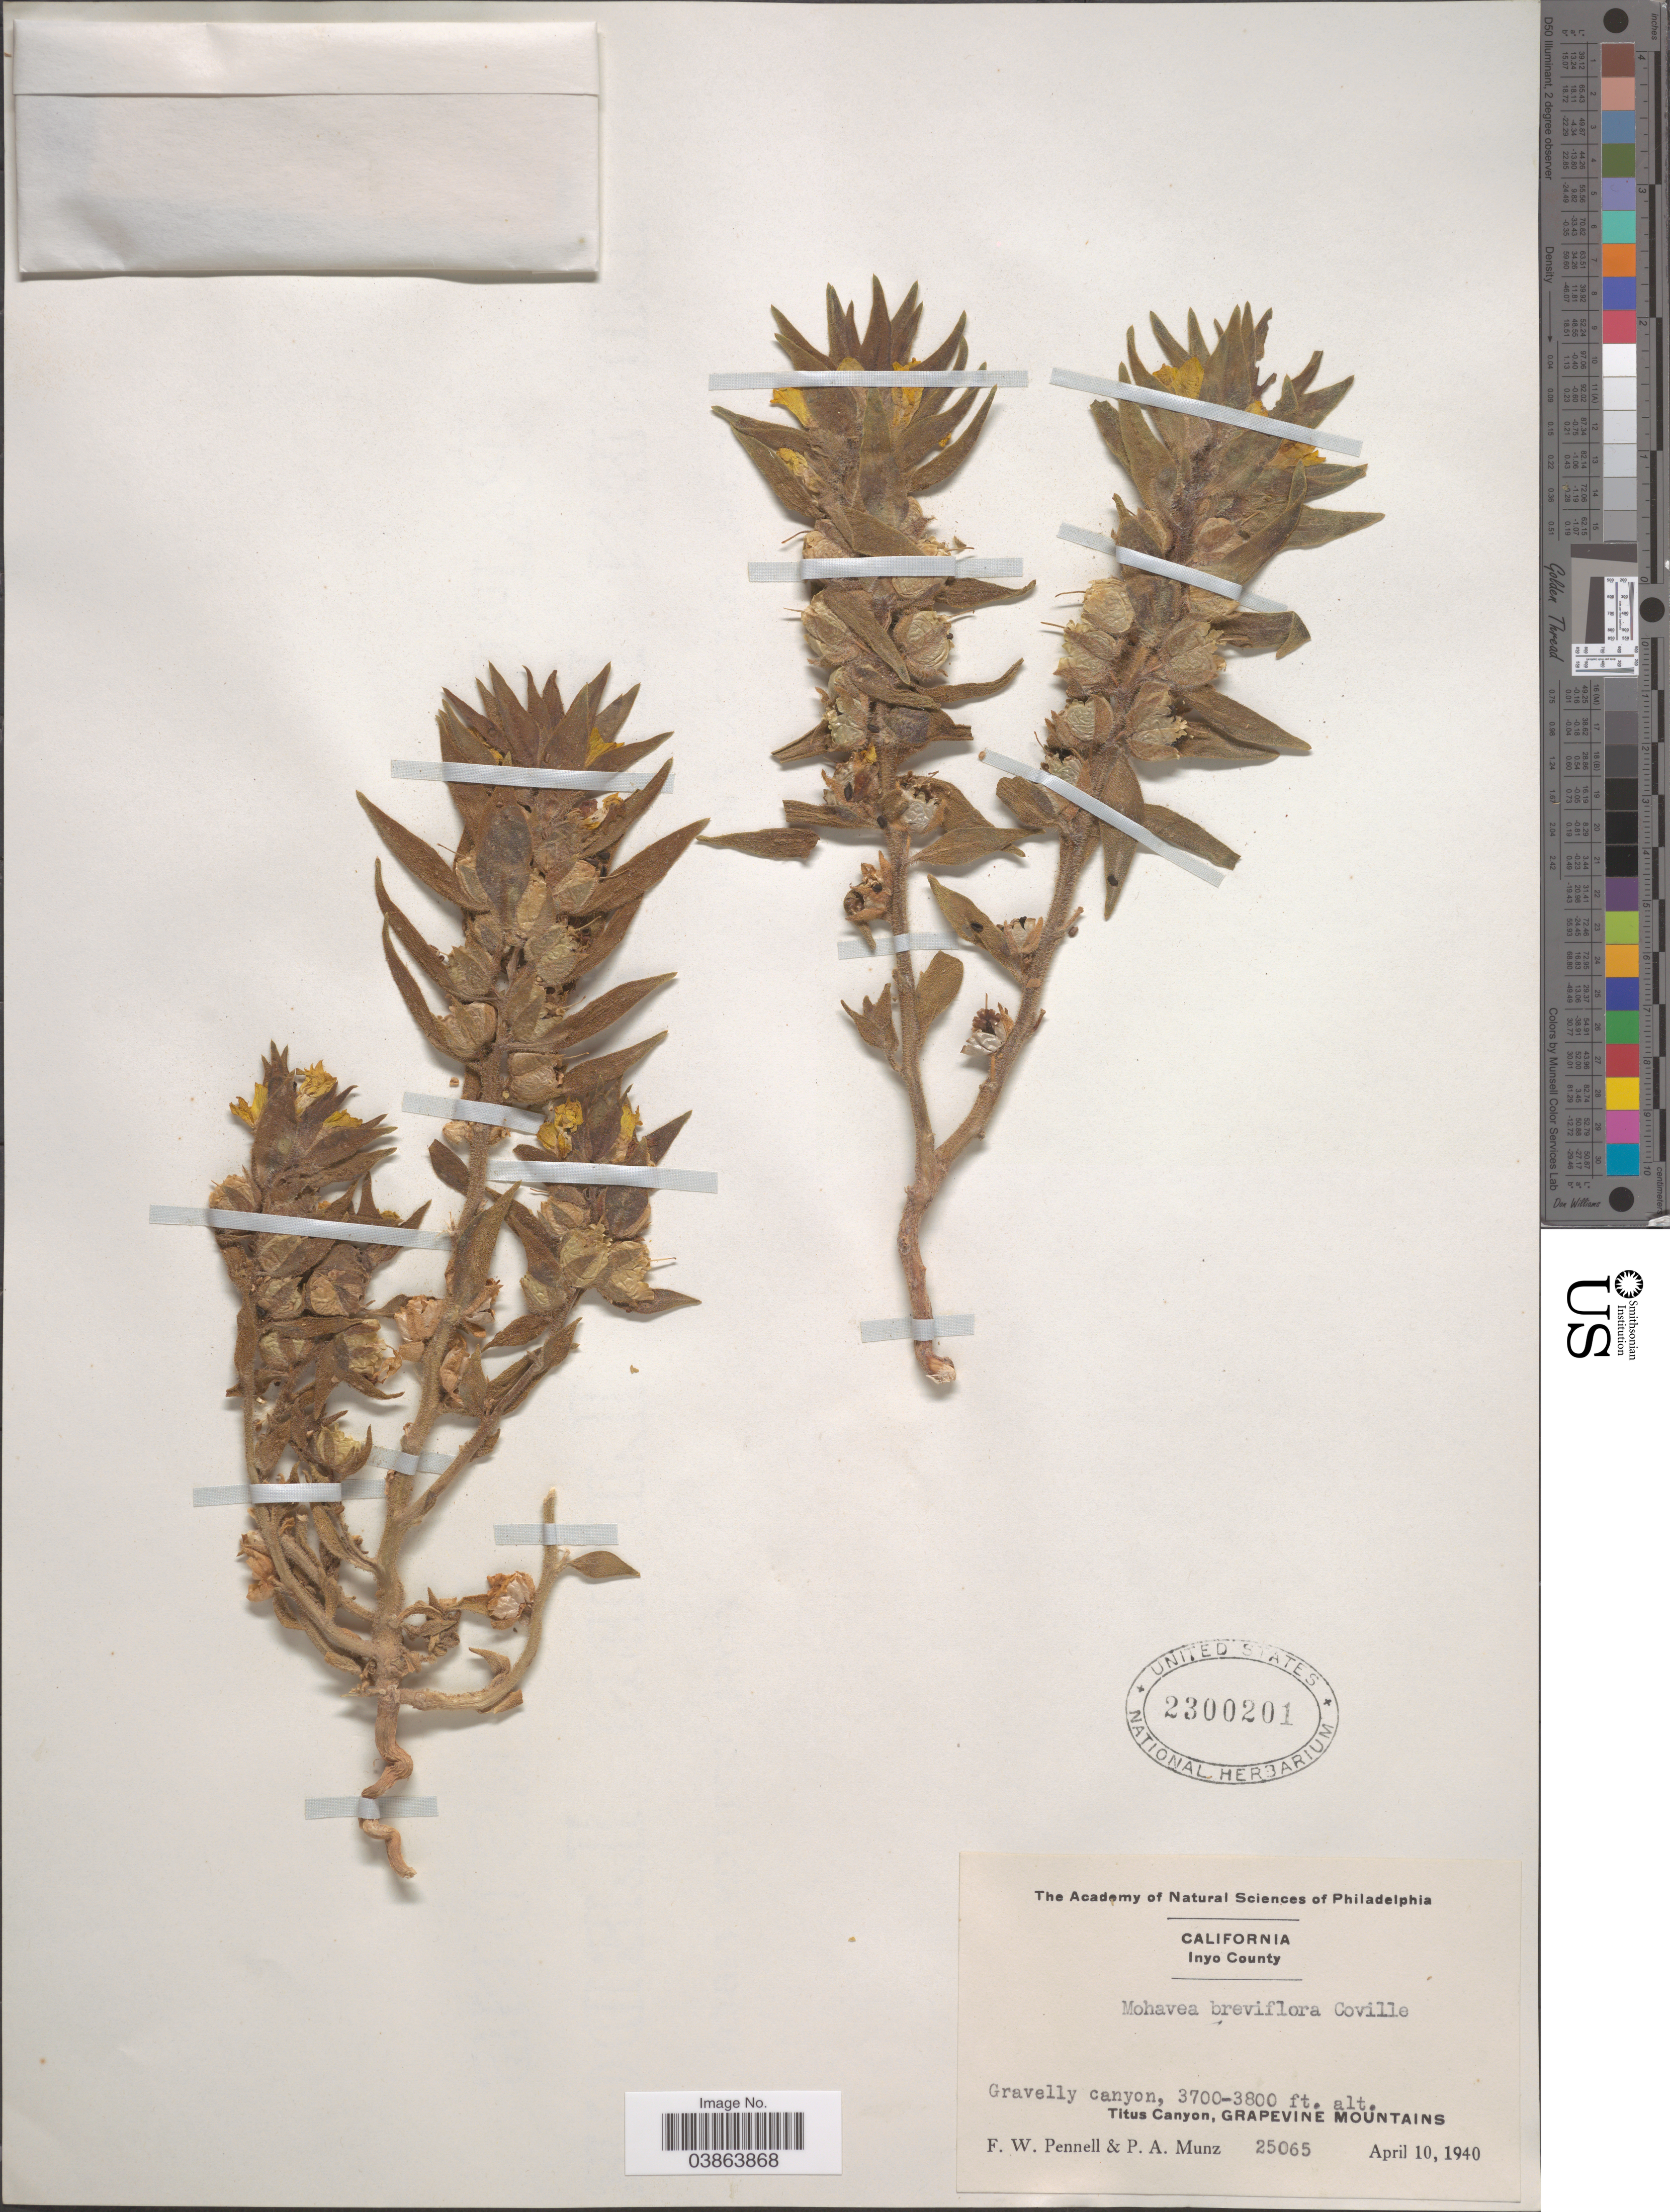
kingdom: Plantae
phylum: Tracheophyta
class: Magnoliopsida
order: Lamiales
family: Plantaginaceae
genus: Mohavea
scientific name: Mohavea breviflora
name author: Coville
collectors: F. W. Pennell & P. A. Munz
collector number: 25065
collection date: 1940-04-10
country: United States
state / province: California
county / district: Inyo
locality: Inyo County. Gravelly canyon. Titus Canyon, Grapevine Mountains.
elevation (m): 1128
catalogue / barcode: US 2300201